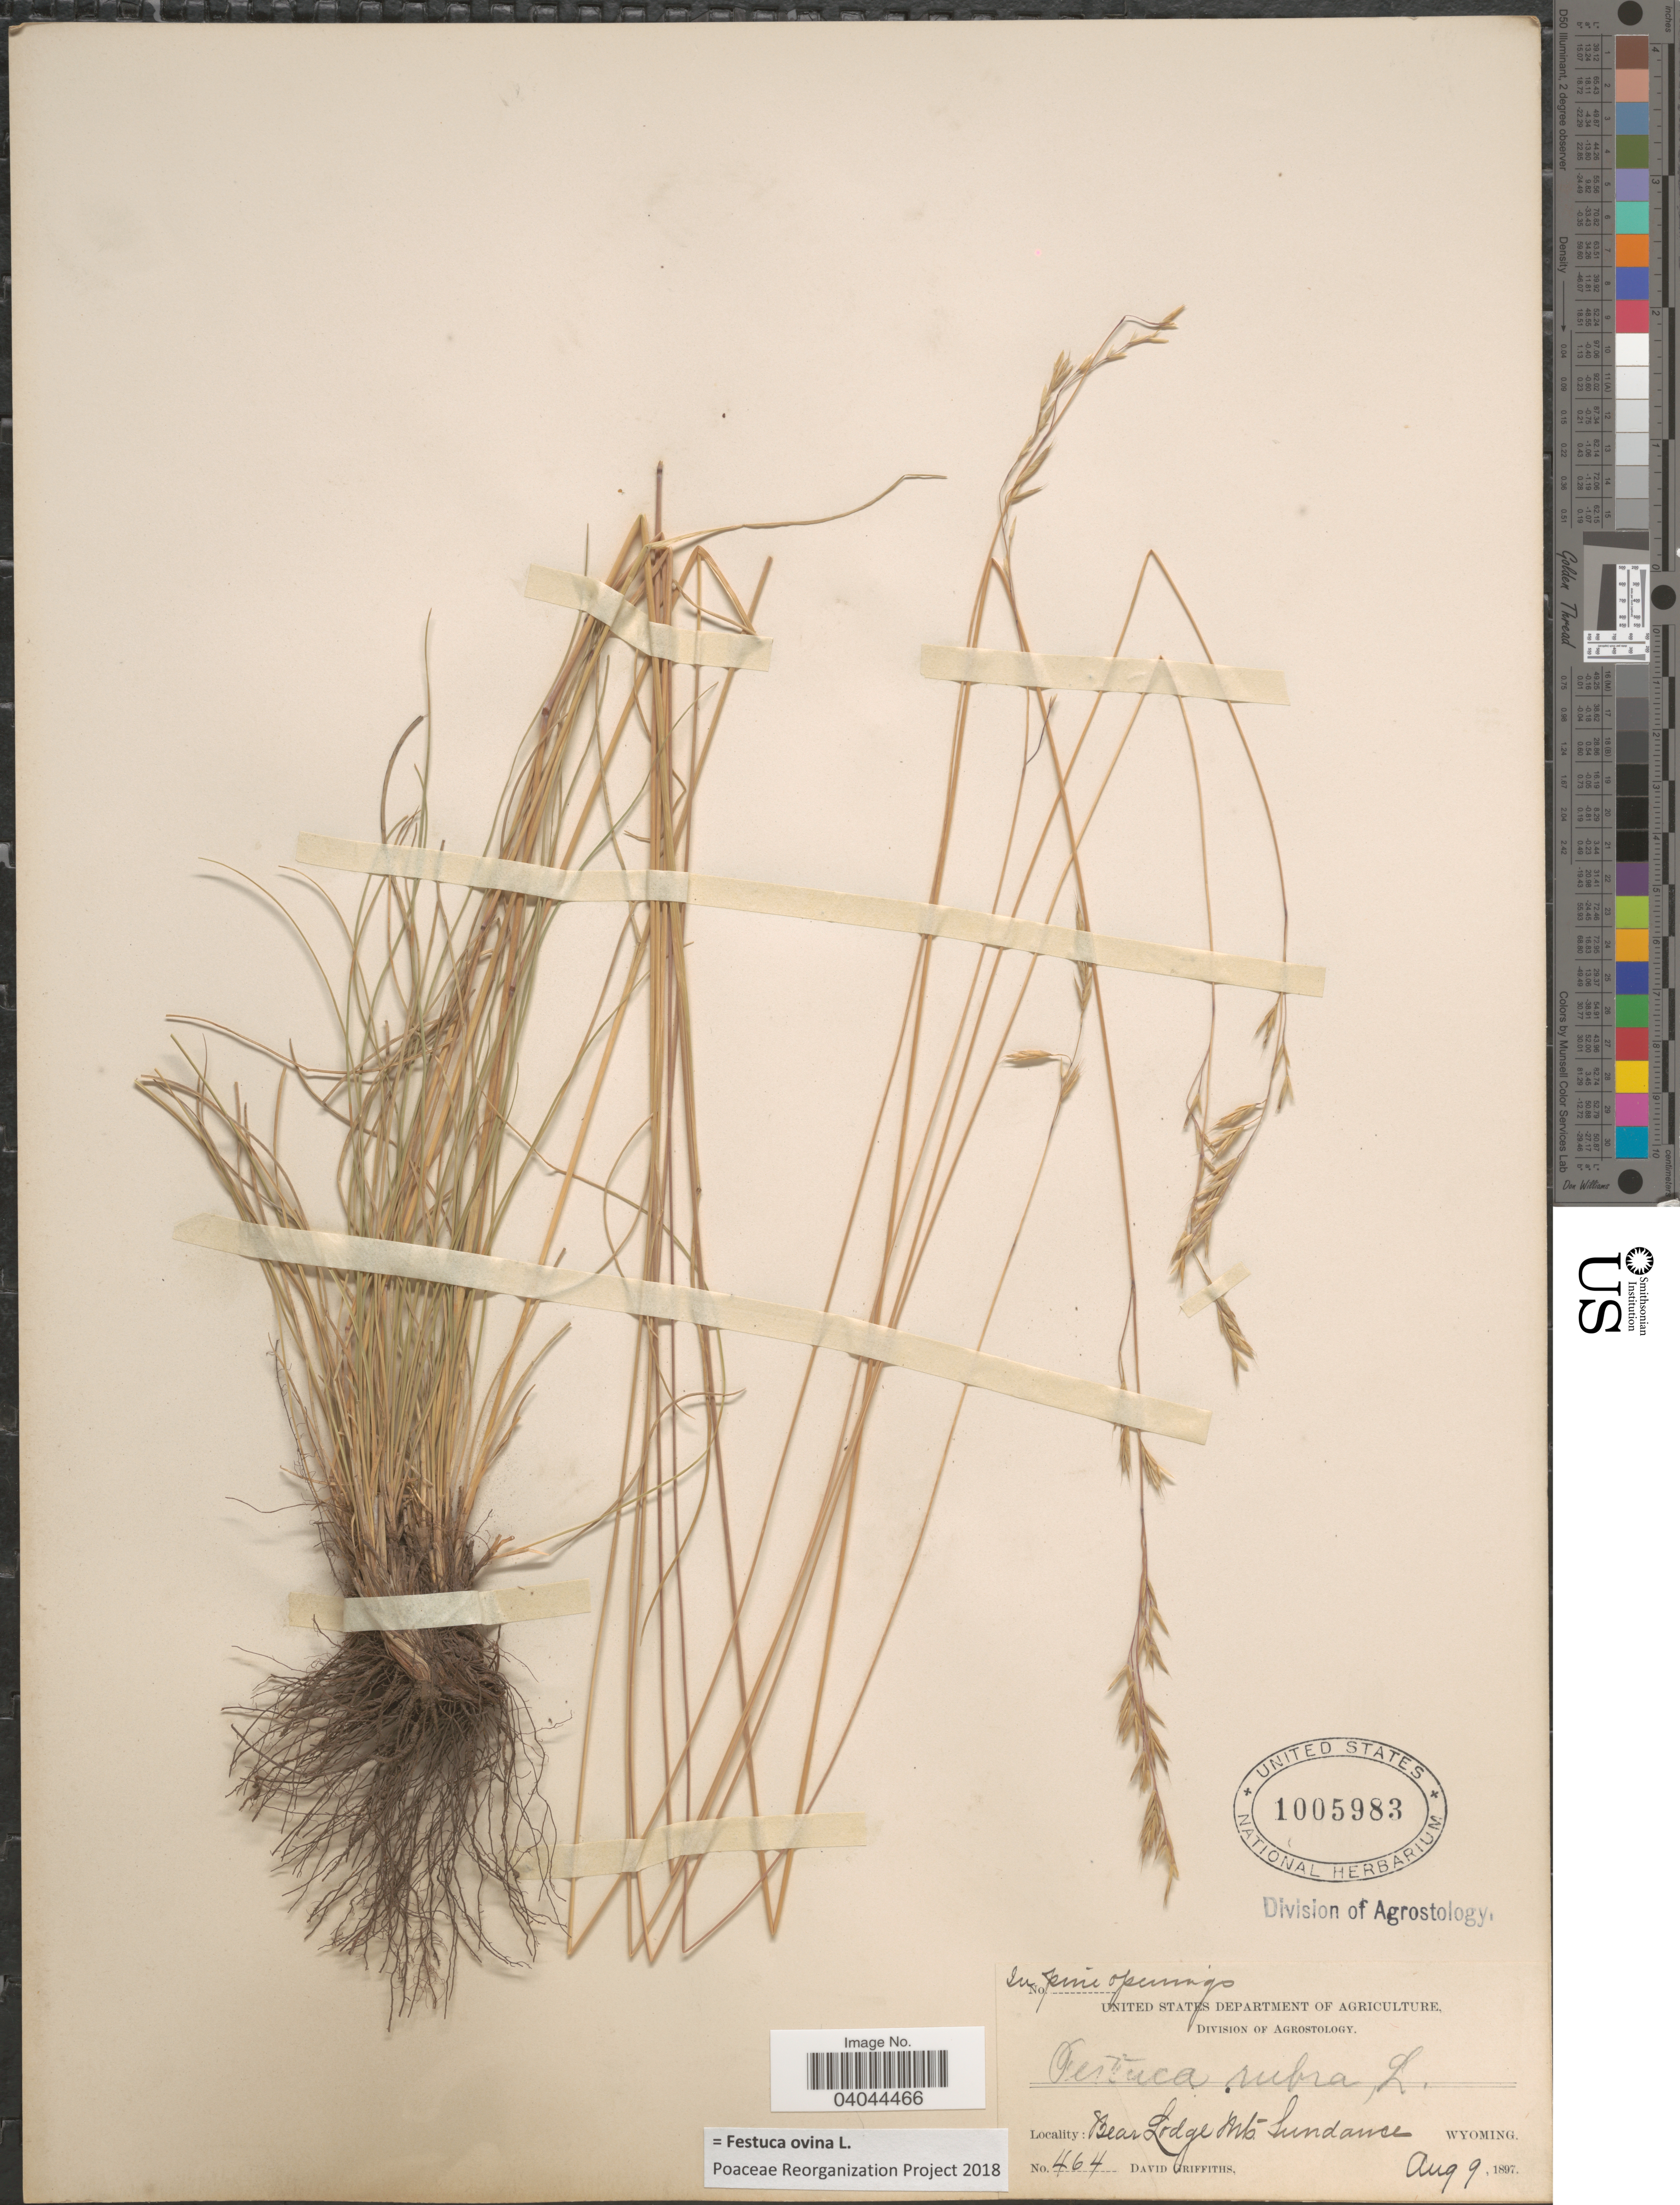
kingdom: Plantae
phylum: Tracheophyta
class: Liliopsida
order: Poales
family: Poaceae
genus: Festuca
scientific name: Festuca ovina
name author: L.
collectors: D. Griffiths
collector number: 464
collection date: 1897-08-09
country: United States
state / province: Wyoming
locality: Bear Lodge Mts. Sundance.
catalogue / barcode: US 1005983